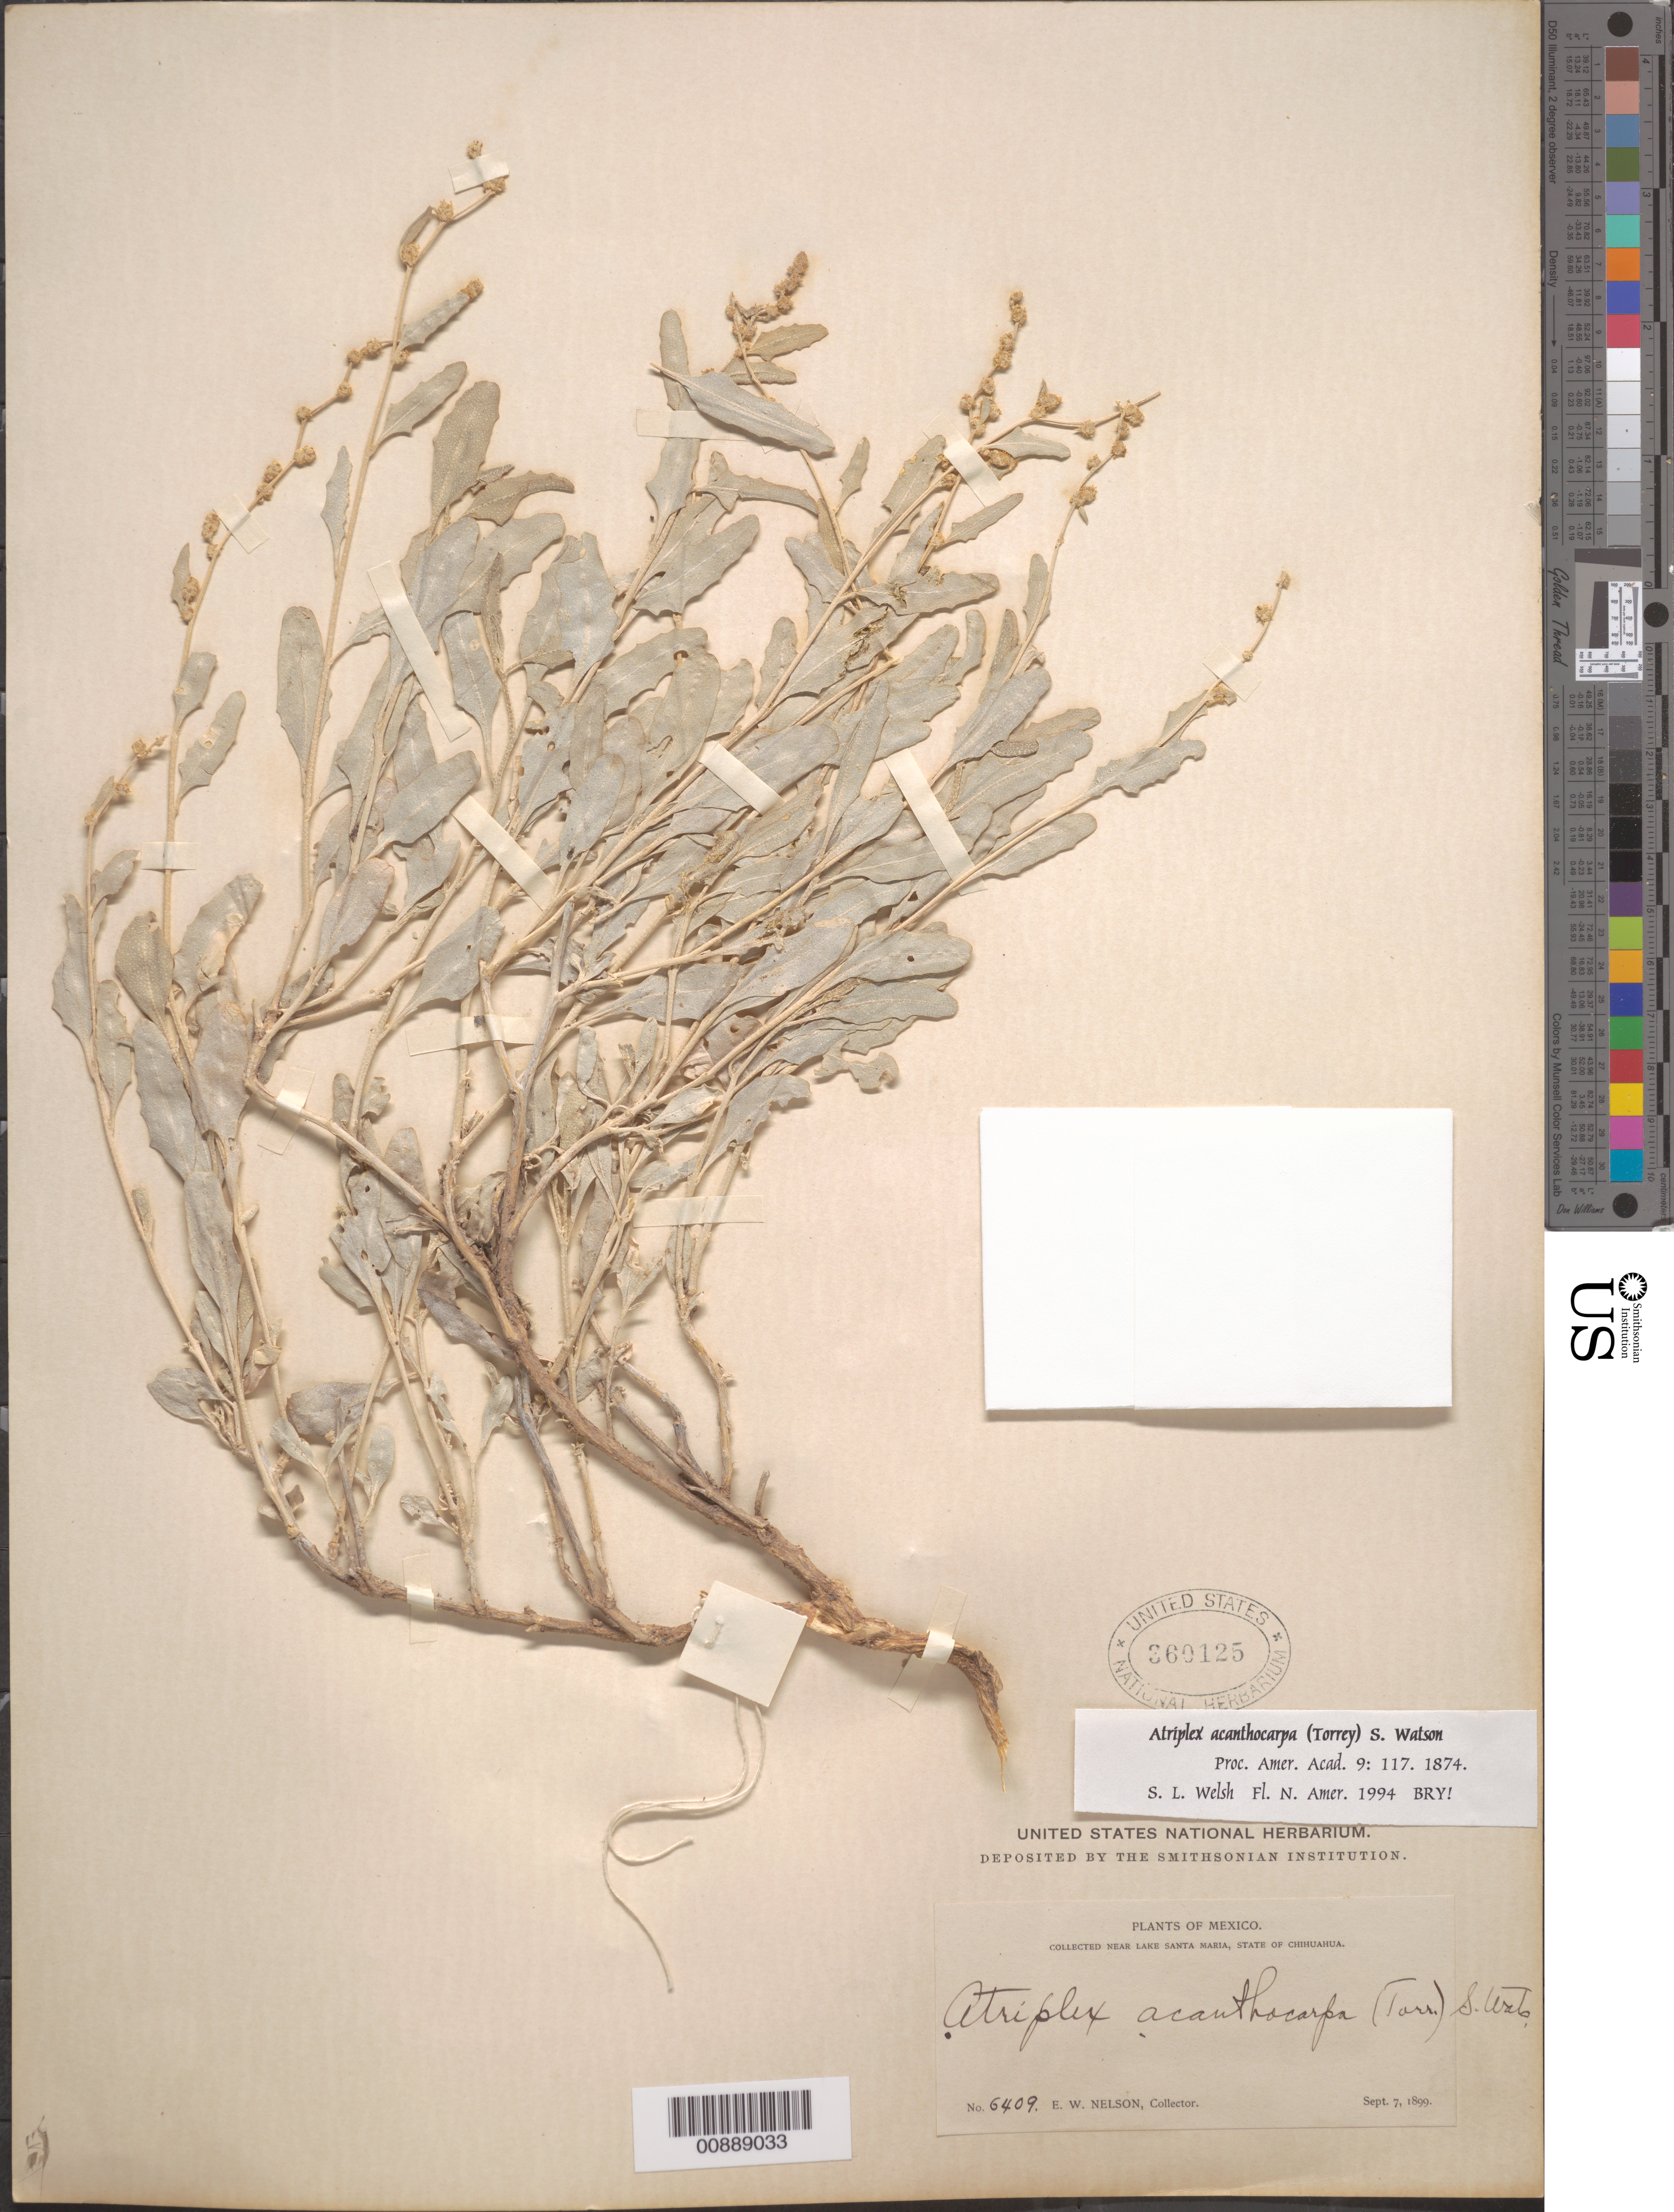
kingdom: Plantae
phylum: Tracheophyta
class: Magnoliopsida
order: Caryophyllales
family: Amaranthaceae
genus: Atriplex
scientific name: Atriplex acanthocarpa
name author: (Torr.) S. Watson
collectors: E. W. Nelson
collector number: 6409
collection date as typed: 07 Sep 1899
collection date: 1899-09-07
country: Mexico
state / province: Chihuahua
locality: Near Lake Santa María, Chihuahua.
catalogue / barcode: US 360125